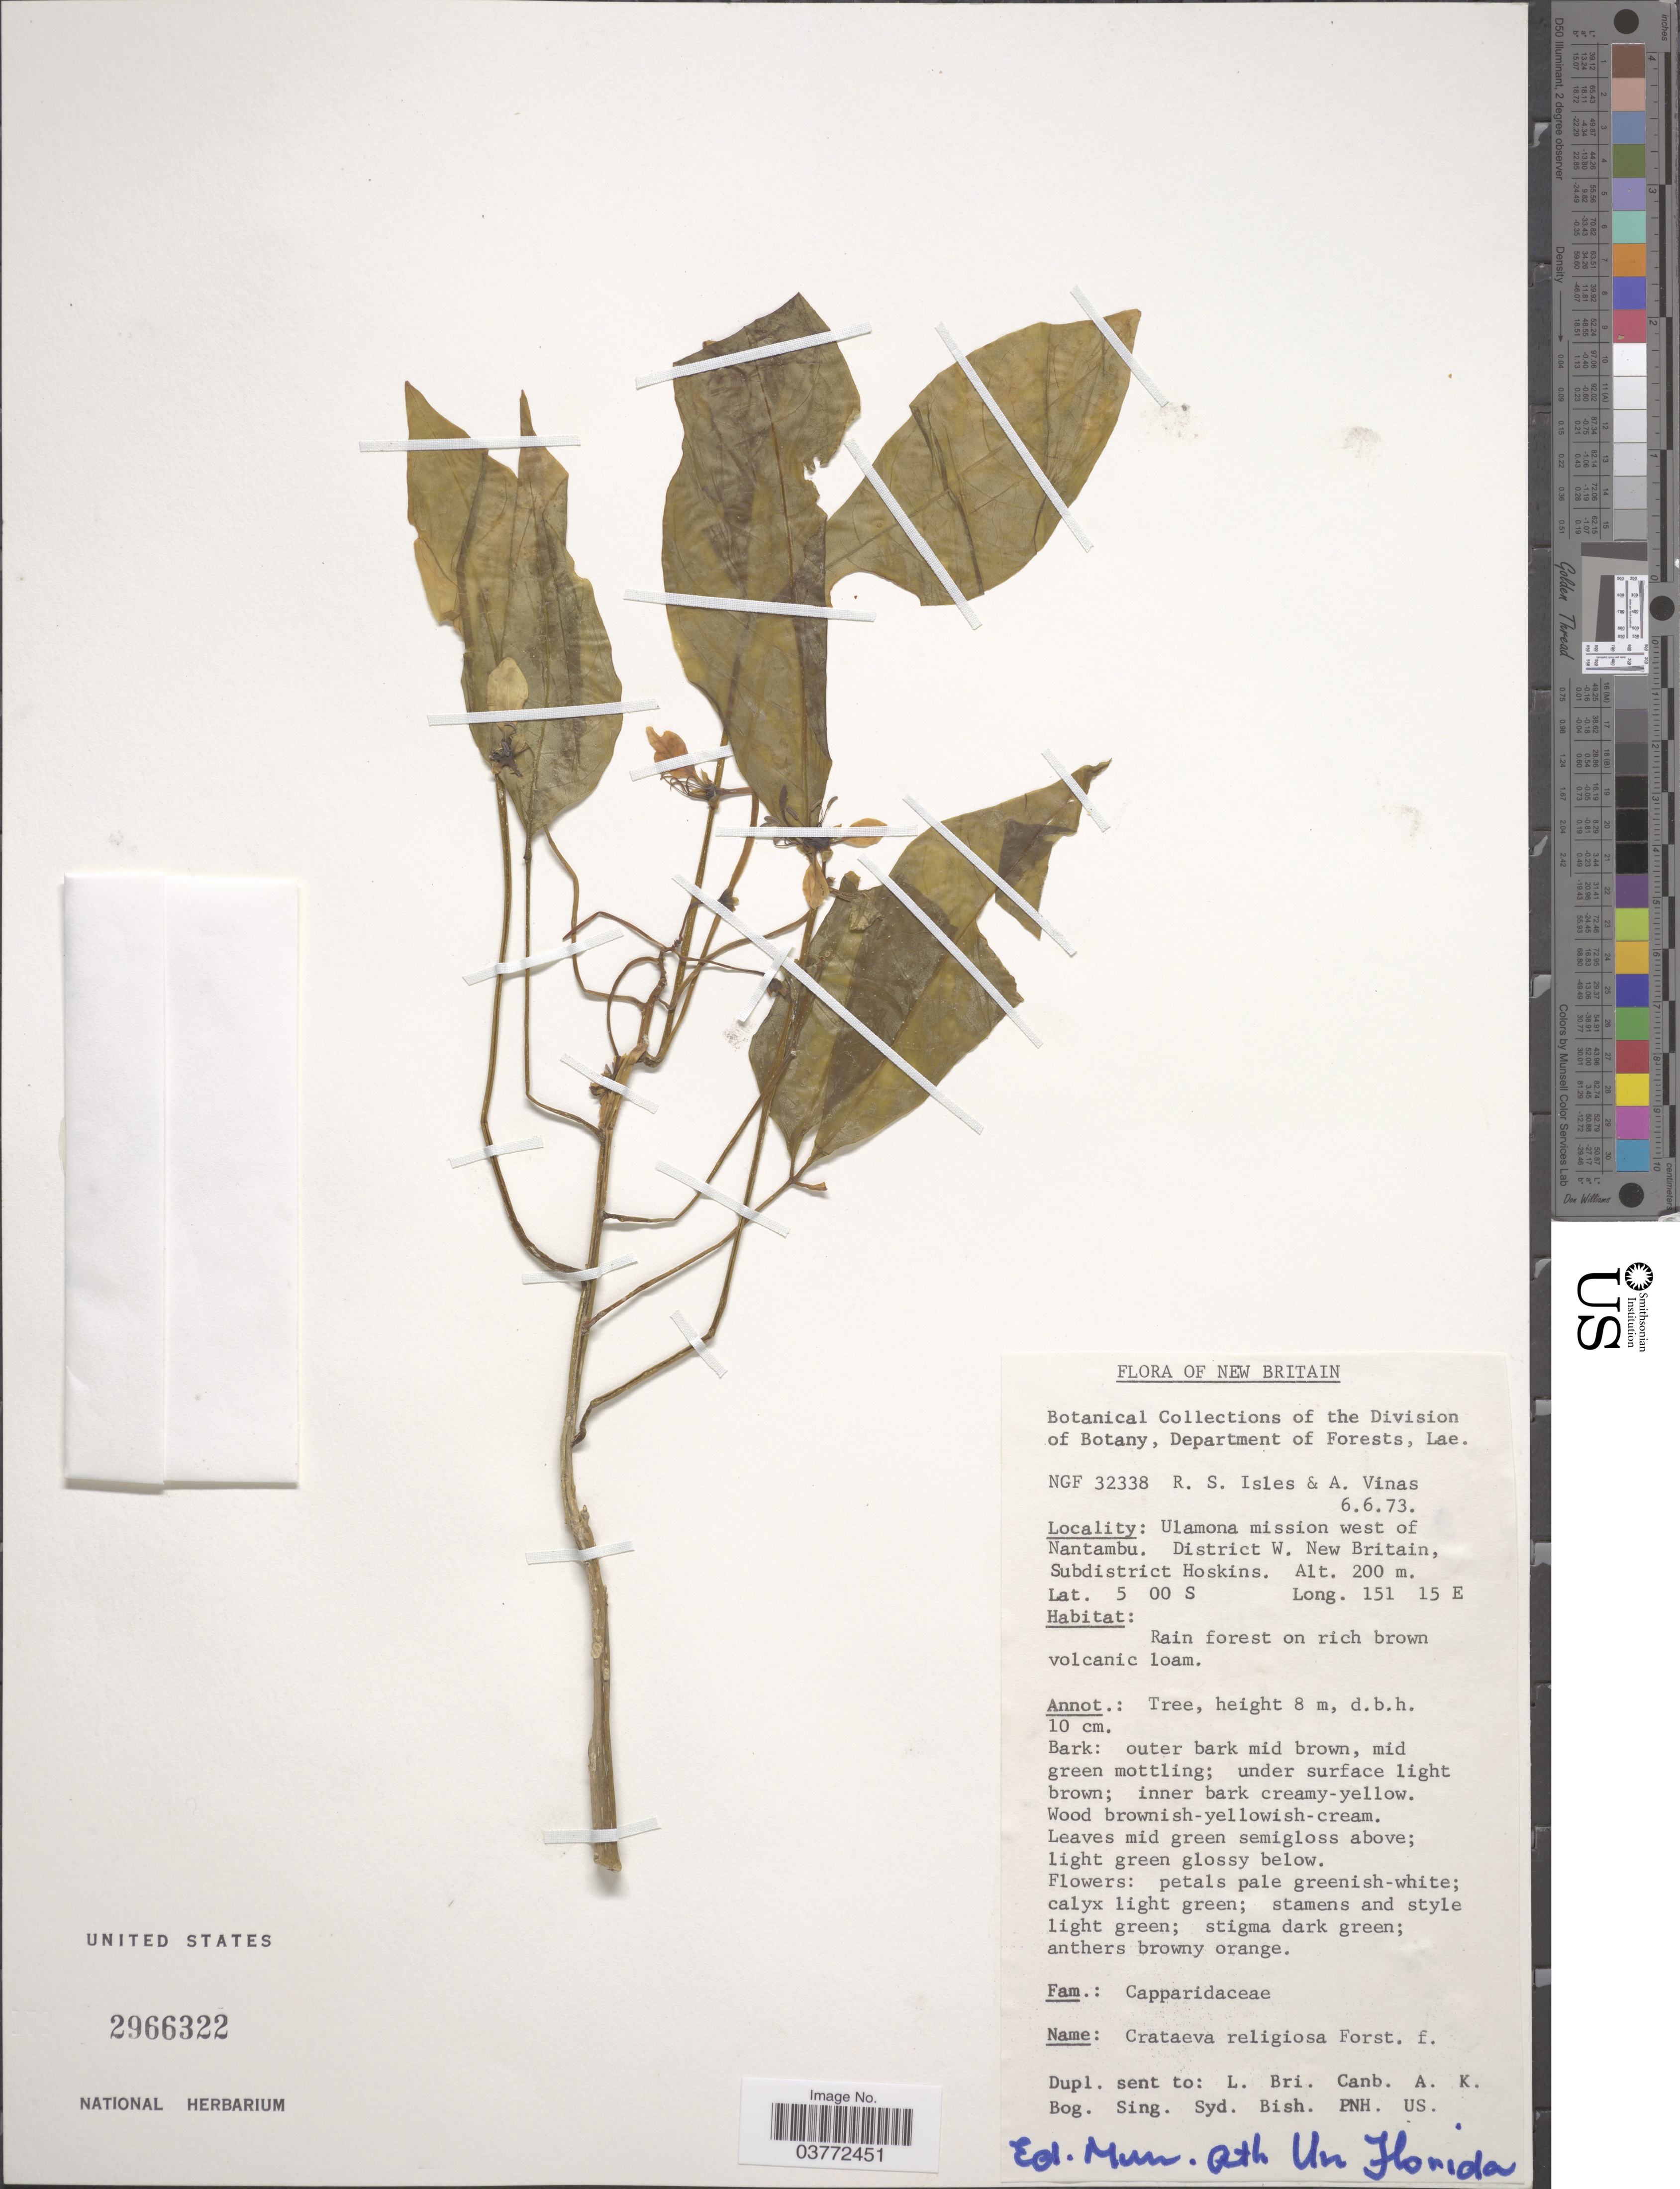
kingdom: Plantae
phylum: Tracheophyta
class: Magnoliopsida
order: Brassicales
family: Capparaceae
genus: Crateva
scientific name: Crateva religiosa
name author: G. Forst.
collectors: R. Isles & A. Vinas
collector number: NGF 32338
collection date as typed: Transcribed d/m/y: 6/6/73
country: Papua New Guinea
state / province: West New Britain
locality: Ulamona mission west of Nantambu. District W. New Britain, Subdistrict Hoskins.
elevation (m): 200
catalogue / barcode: US 2966322